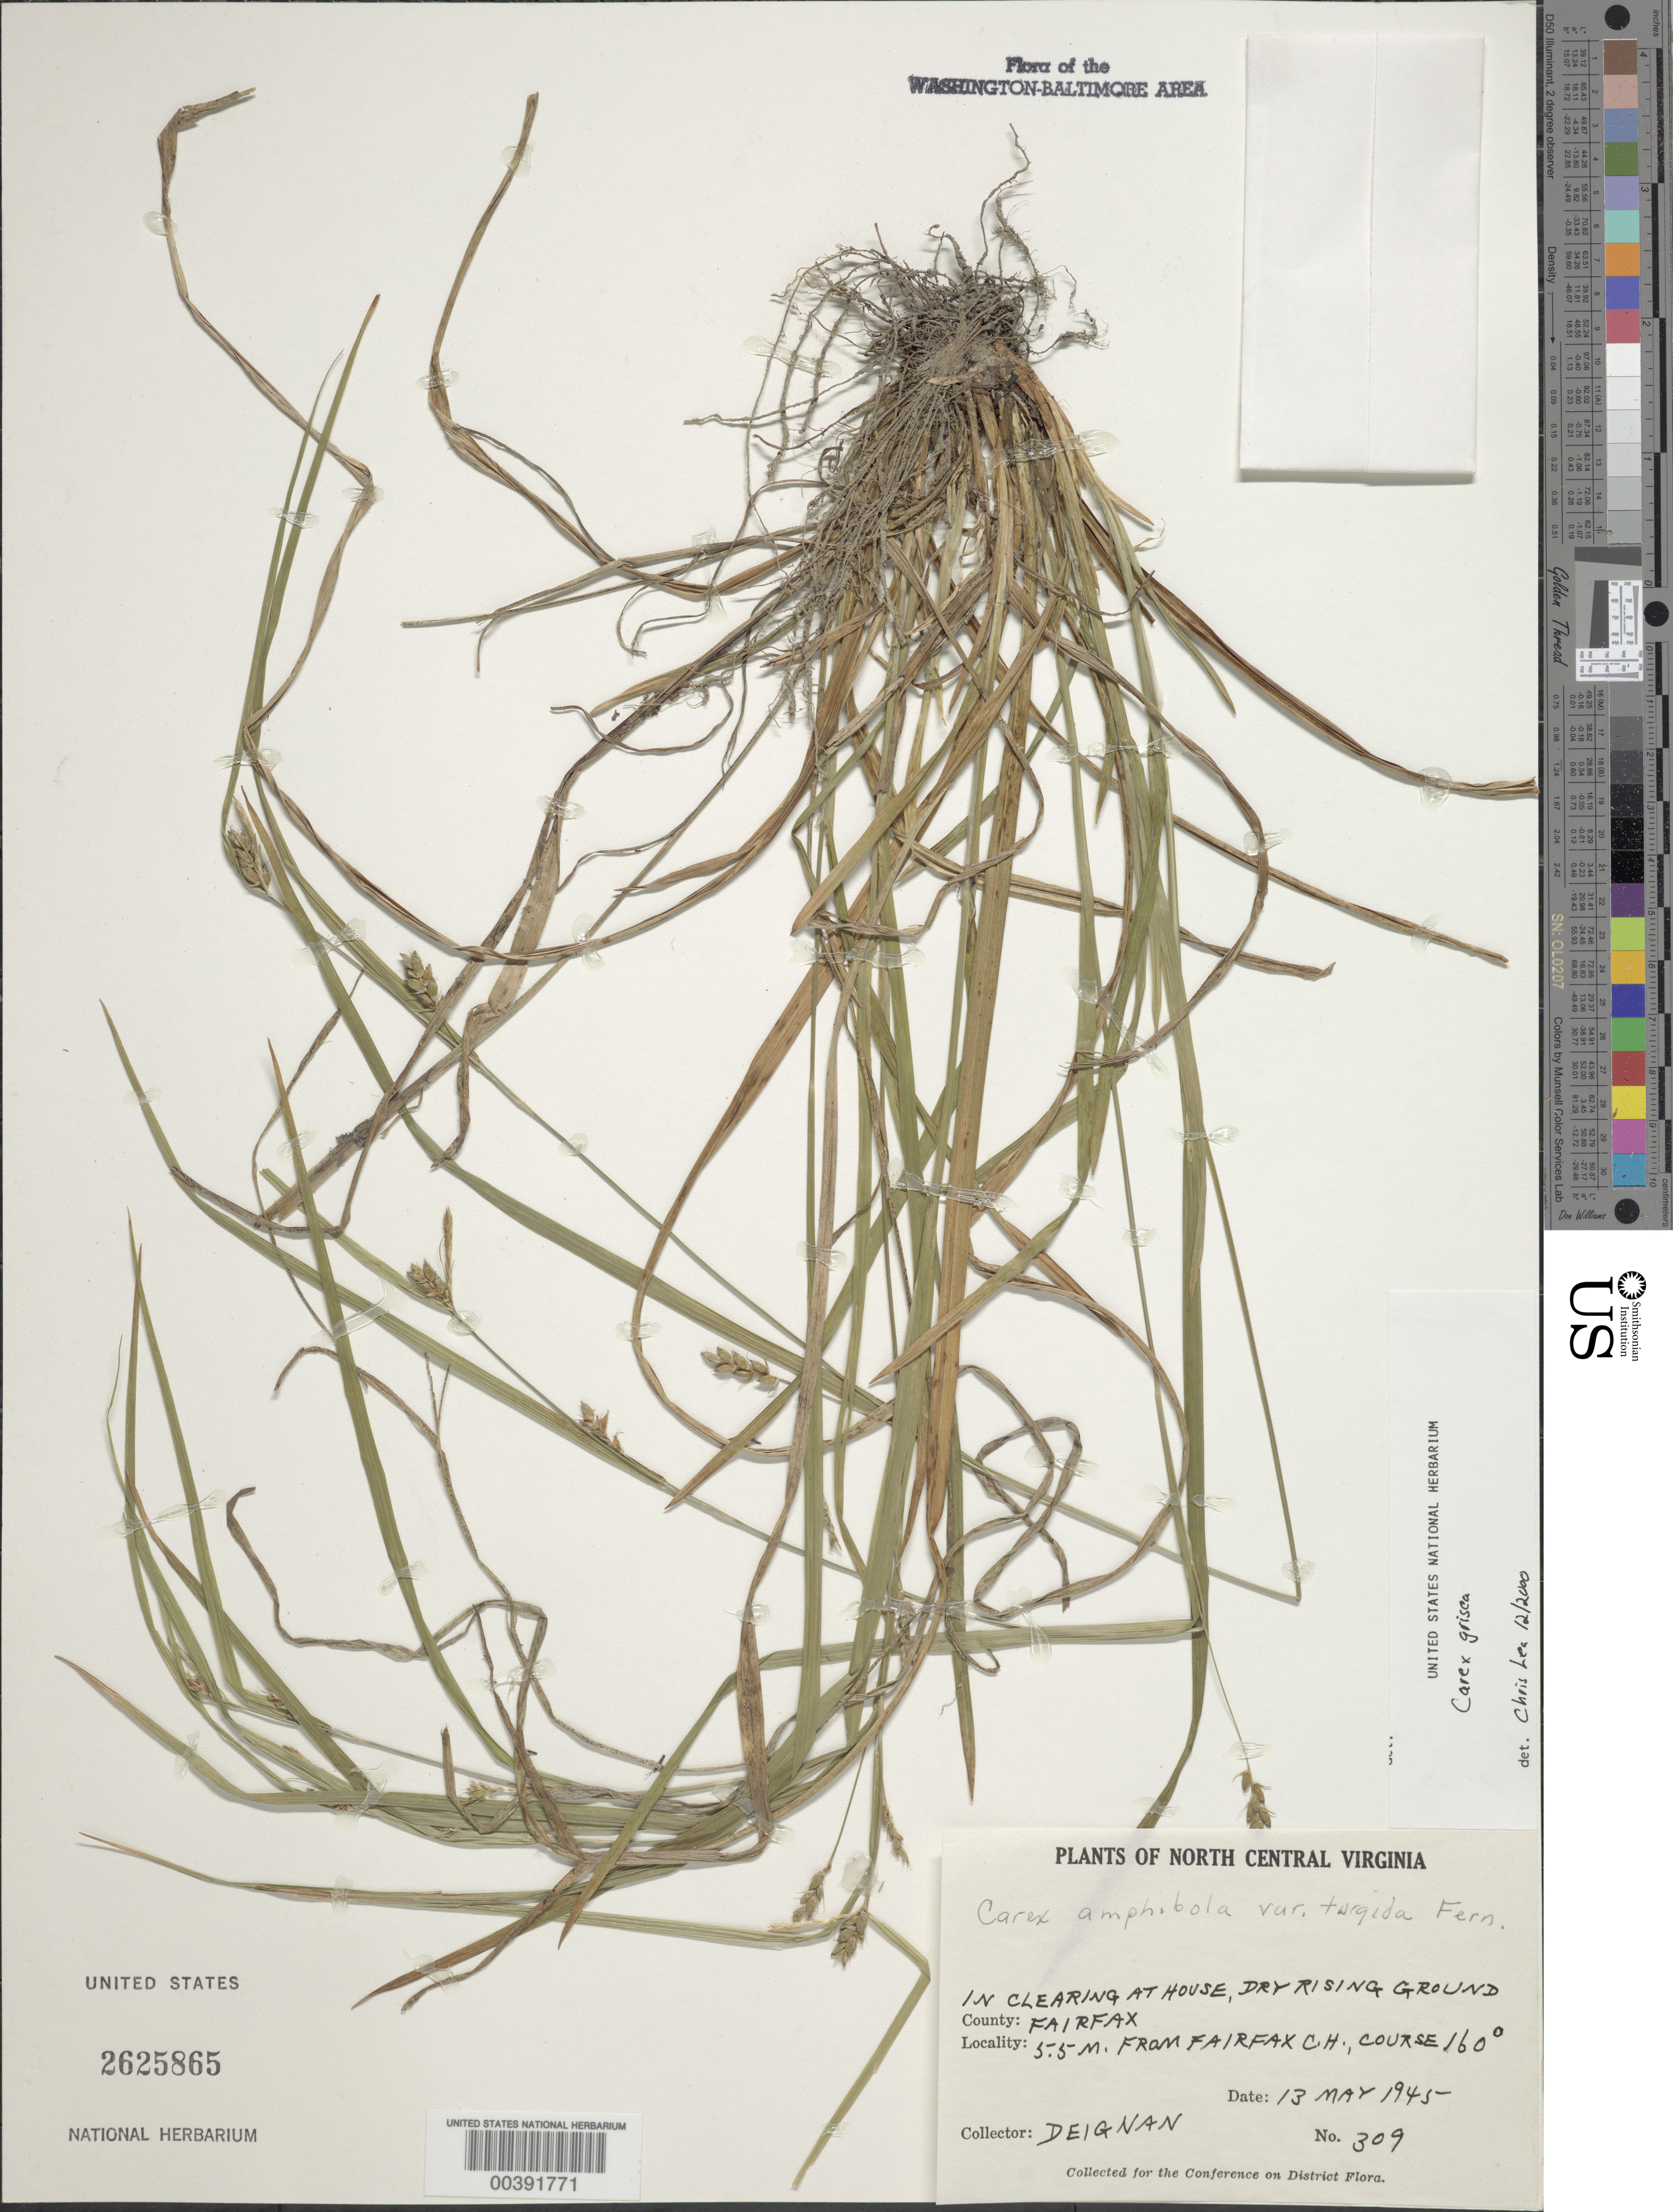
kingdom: Plantae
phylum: Tracheophyta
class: Liliopsida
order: Poales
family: Cyperaceae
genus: Carex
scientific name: Carex grisea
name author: Wahlenb.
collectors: H. Deignan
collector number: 309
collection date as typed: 13 May 1945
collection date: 1945-05-13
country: United States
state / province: Virginia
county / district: Fairfax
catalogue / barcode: US 2625865